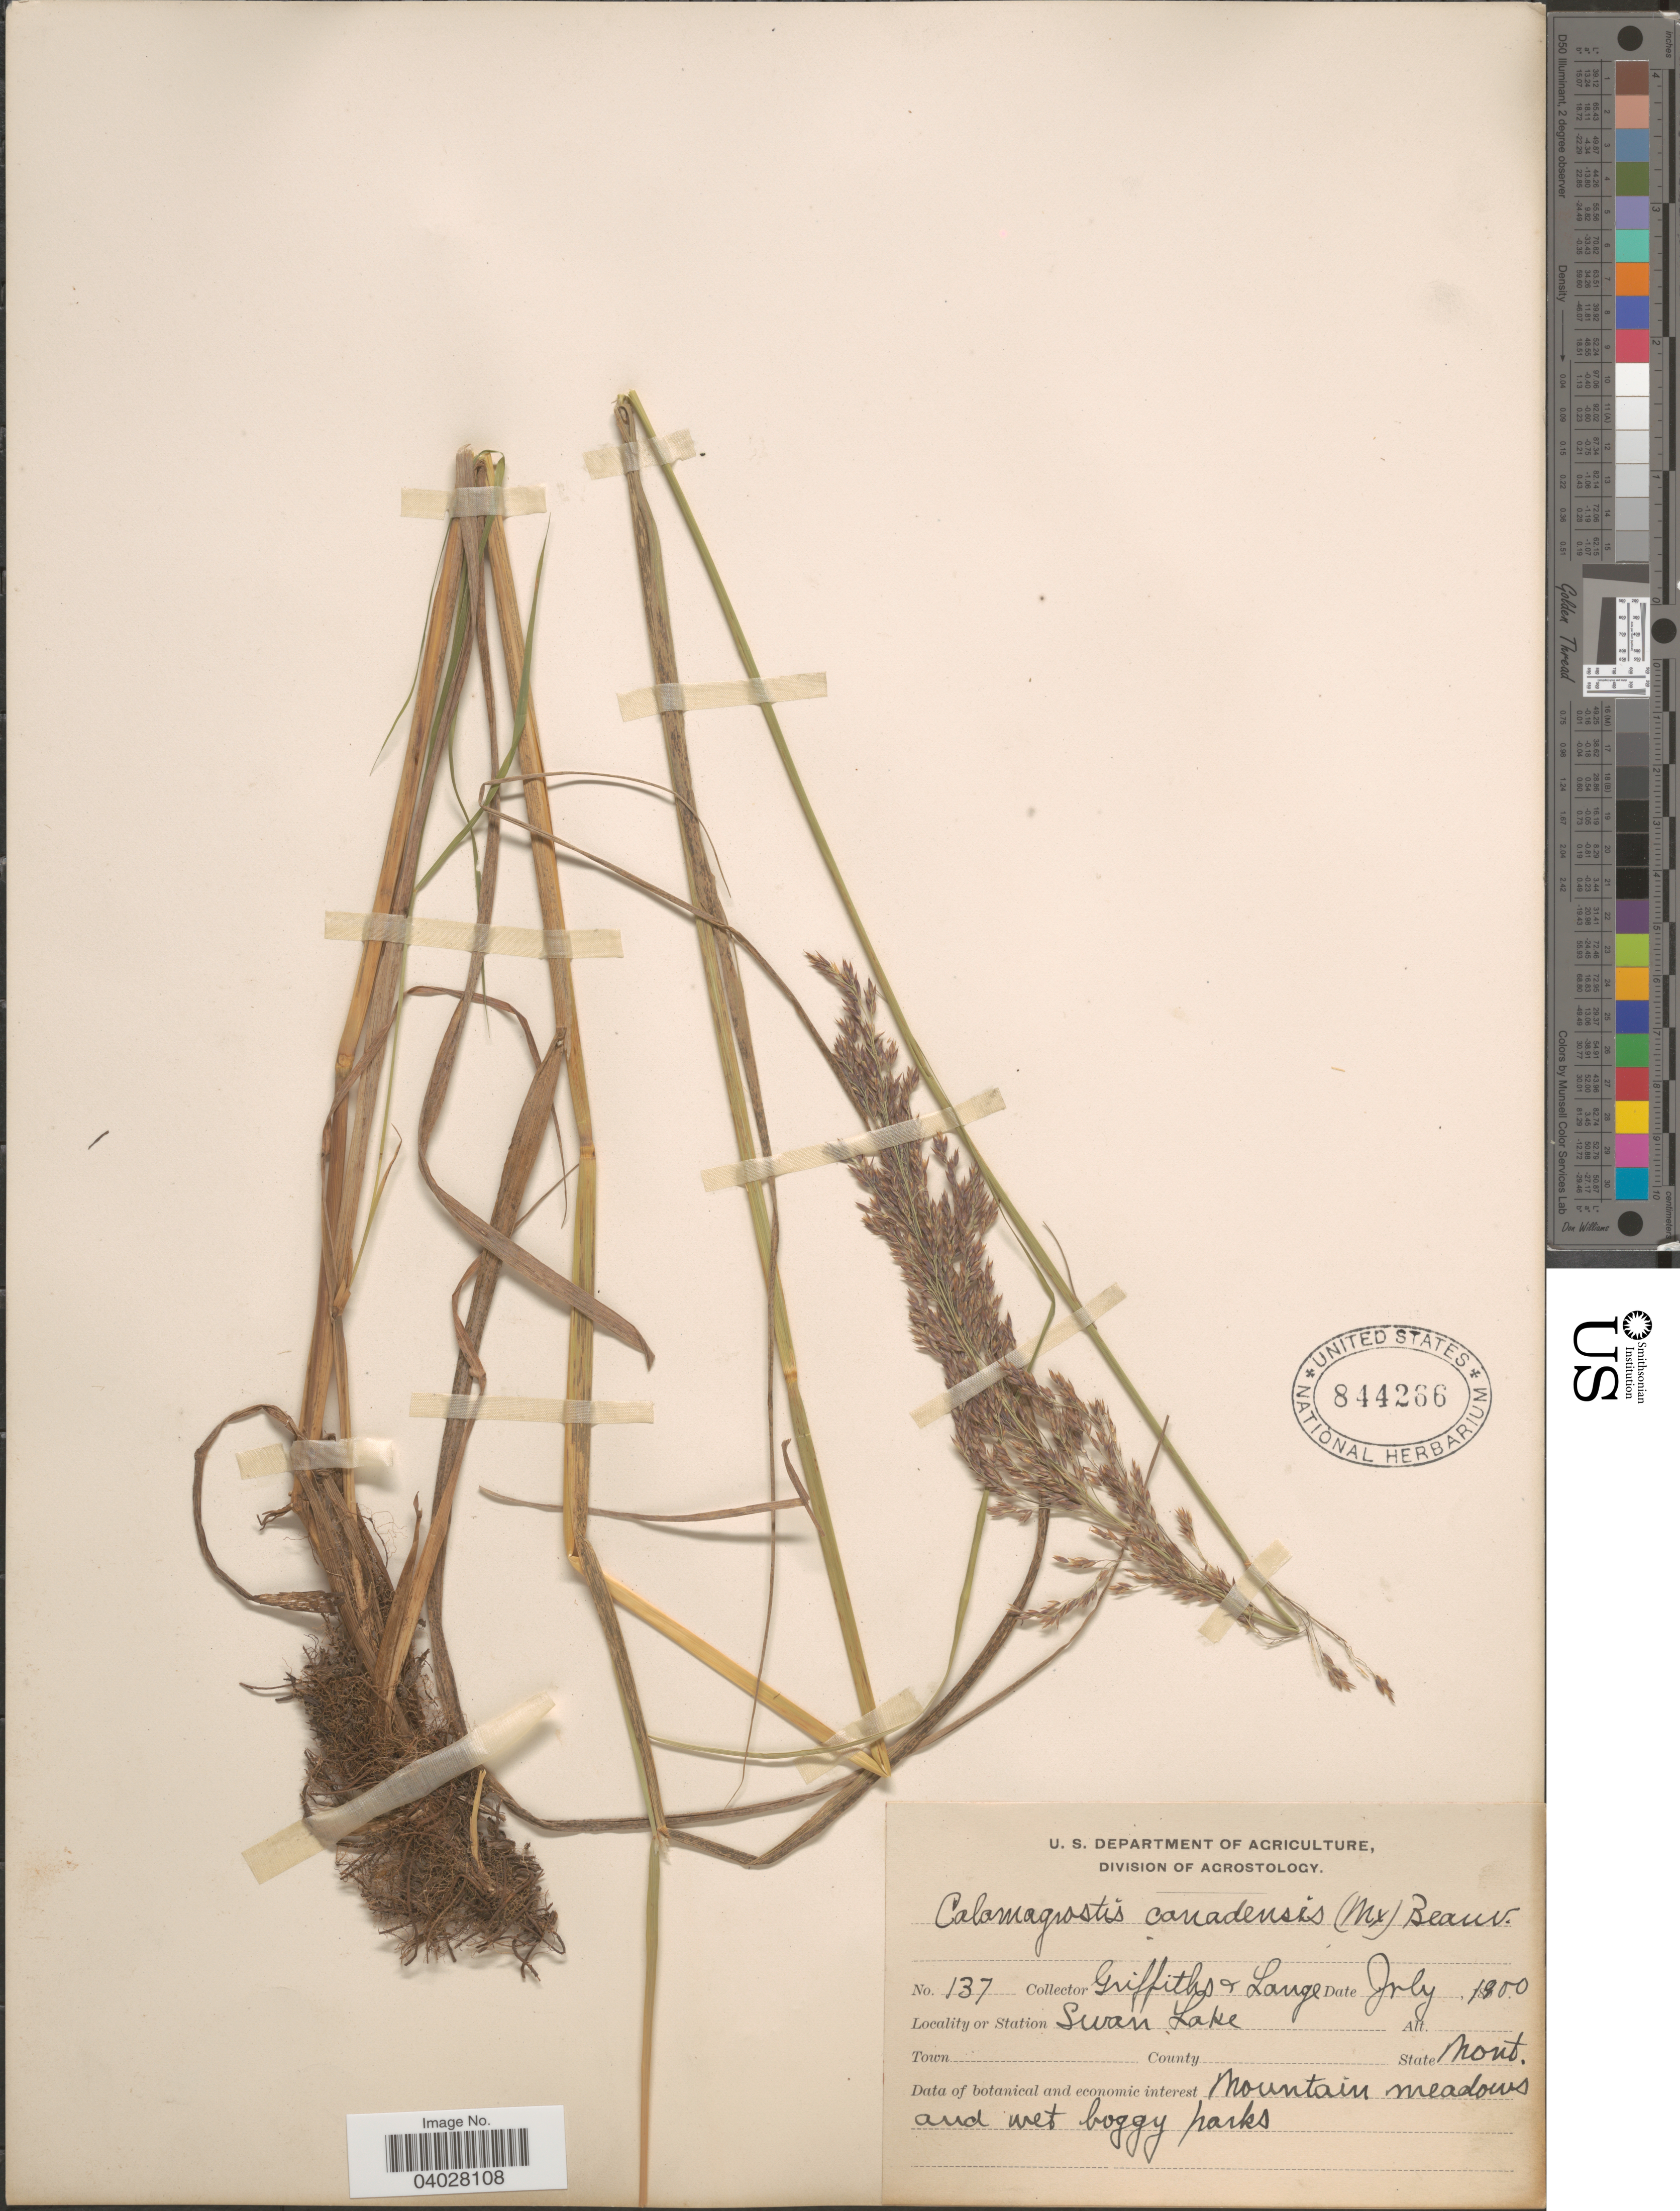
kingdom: Plantae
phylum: Tracheophyta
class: Liliopsida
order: Poales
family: Poaceae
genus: Calamagrostis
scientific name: Calamagrostis canadensis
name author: (Michx.) P. Beauv.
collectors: -- Griffiths & -- Lange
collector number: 137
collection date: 1900-07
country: United States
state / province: Montana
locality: Swan Lake.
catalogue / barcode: US 844266